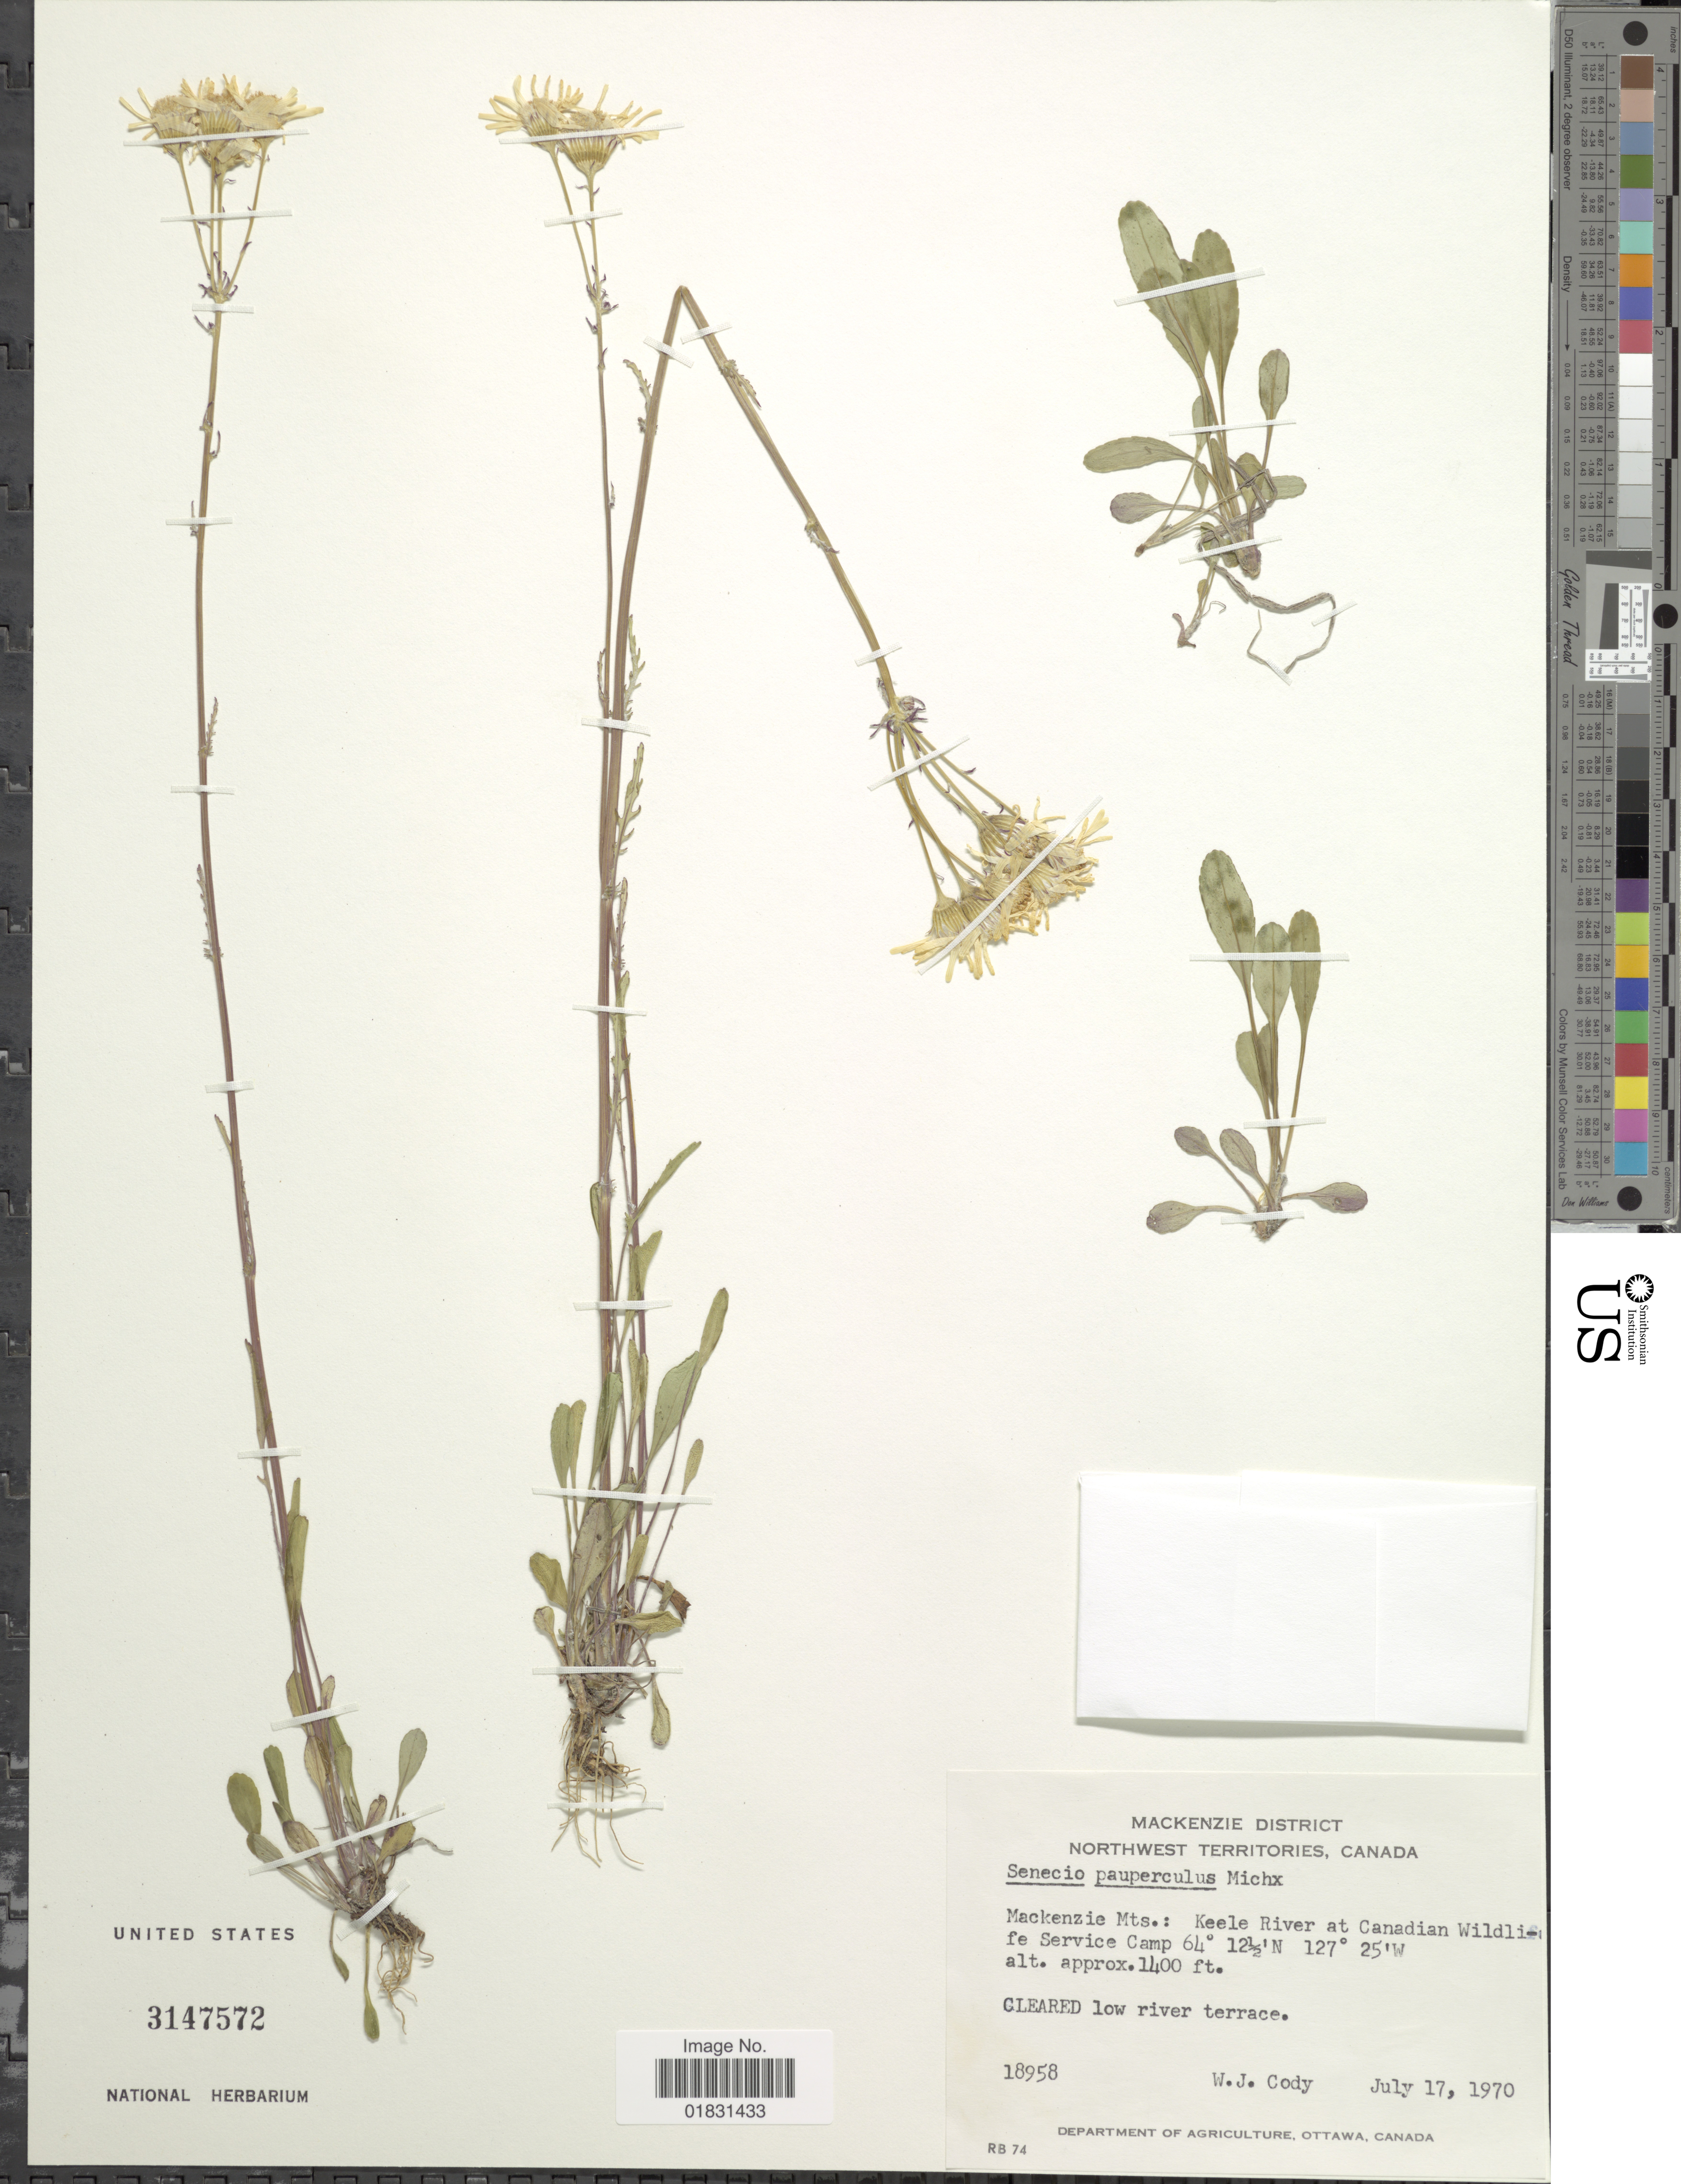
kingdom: Plantae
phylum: Tracheophyta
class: Magnoliopsida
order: Asterales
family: Asteraceae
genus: Packera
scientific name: Packera paupercula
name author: (Michx.) Á. Löve & D. Löve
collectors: W. Cody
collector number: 18958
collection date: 1970-07-17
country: Canada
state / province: Northwest Territories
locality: Mackenzie District, mackenzie Mts: Keele River at Canadian Wildlife Service Camp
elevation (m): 427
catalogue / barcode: US 3147572